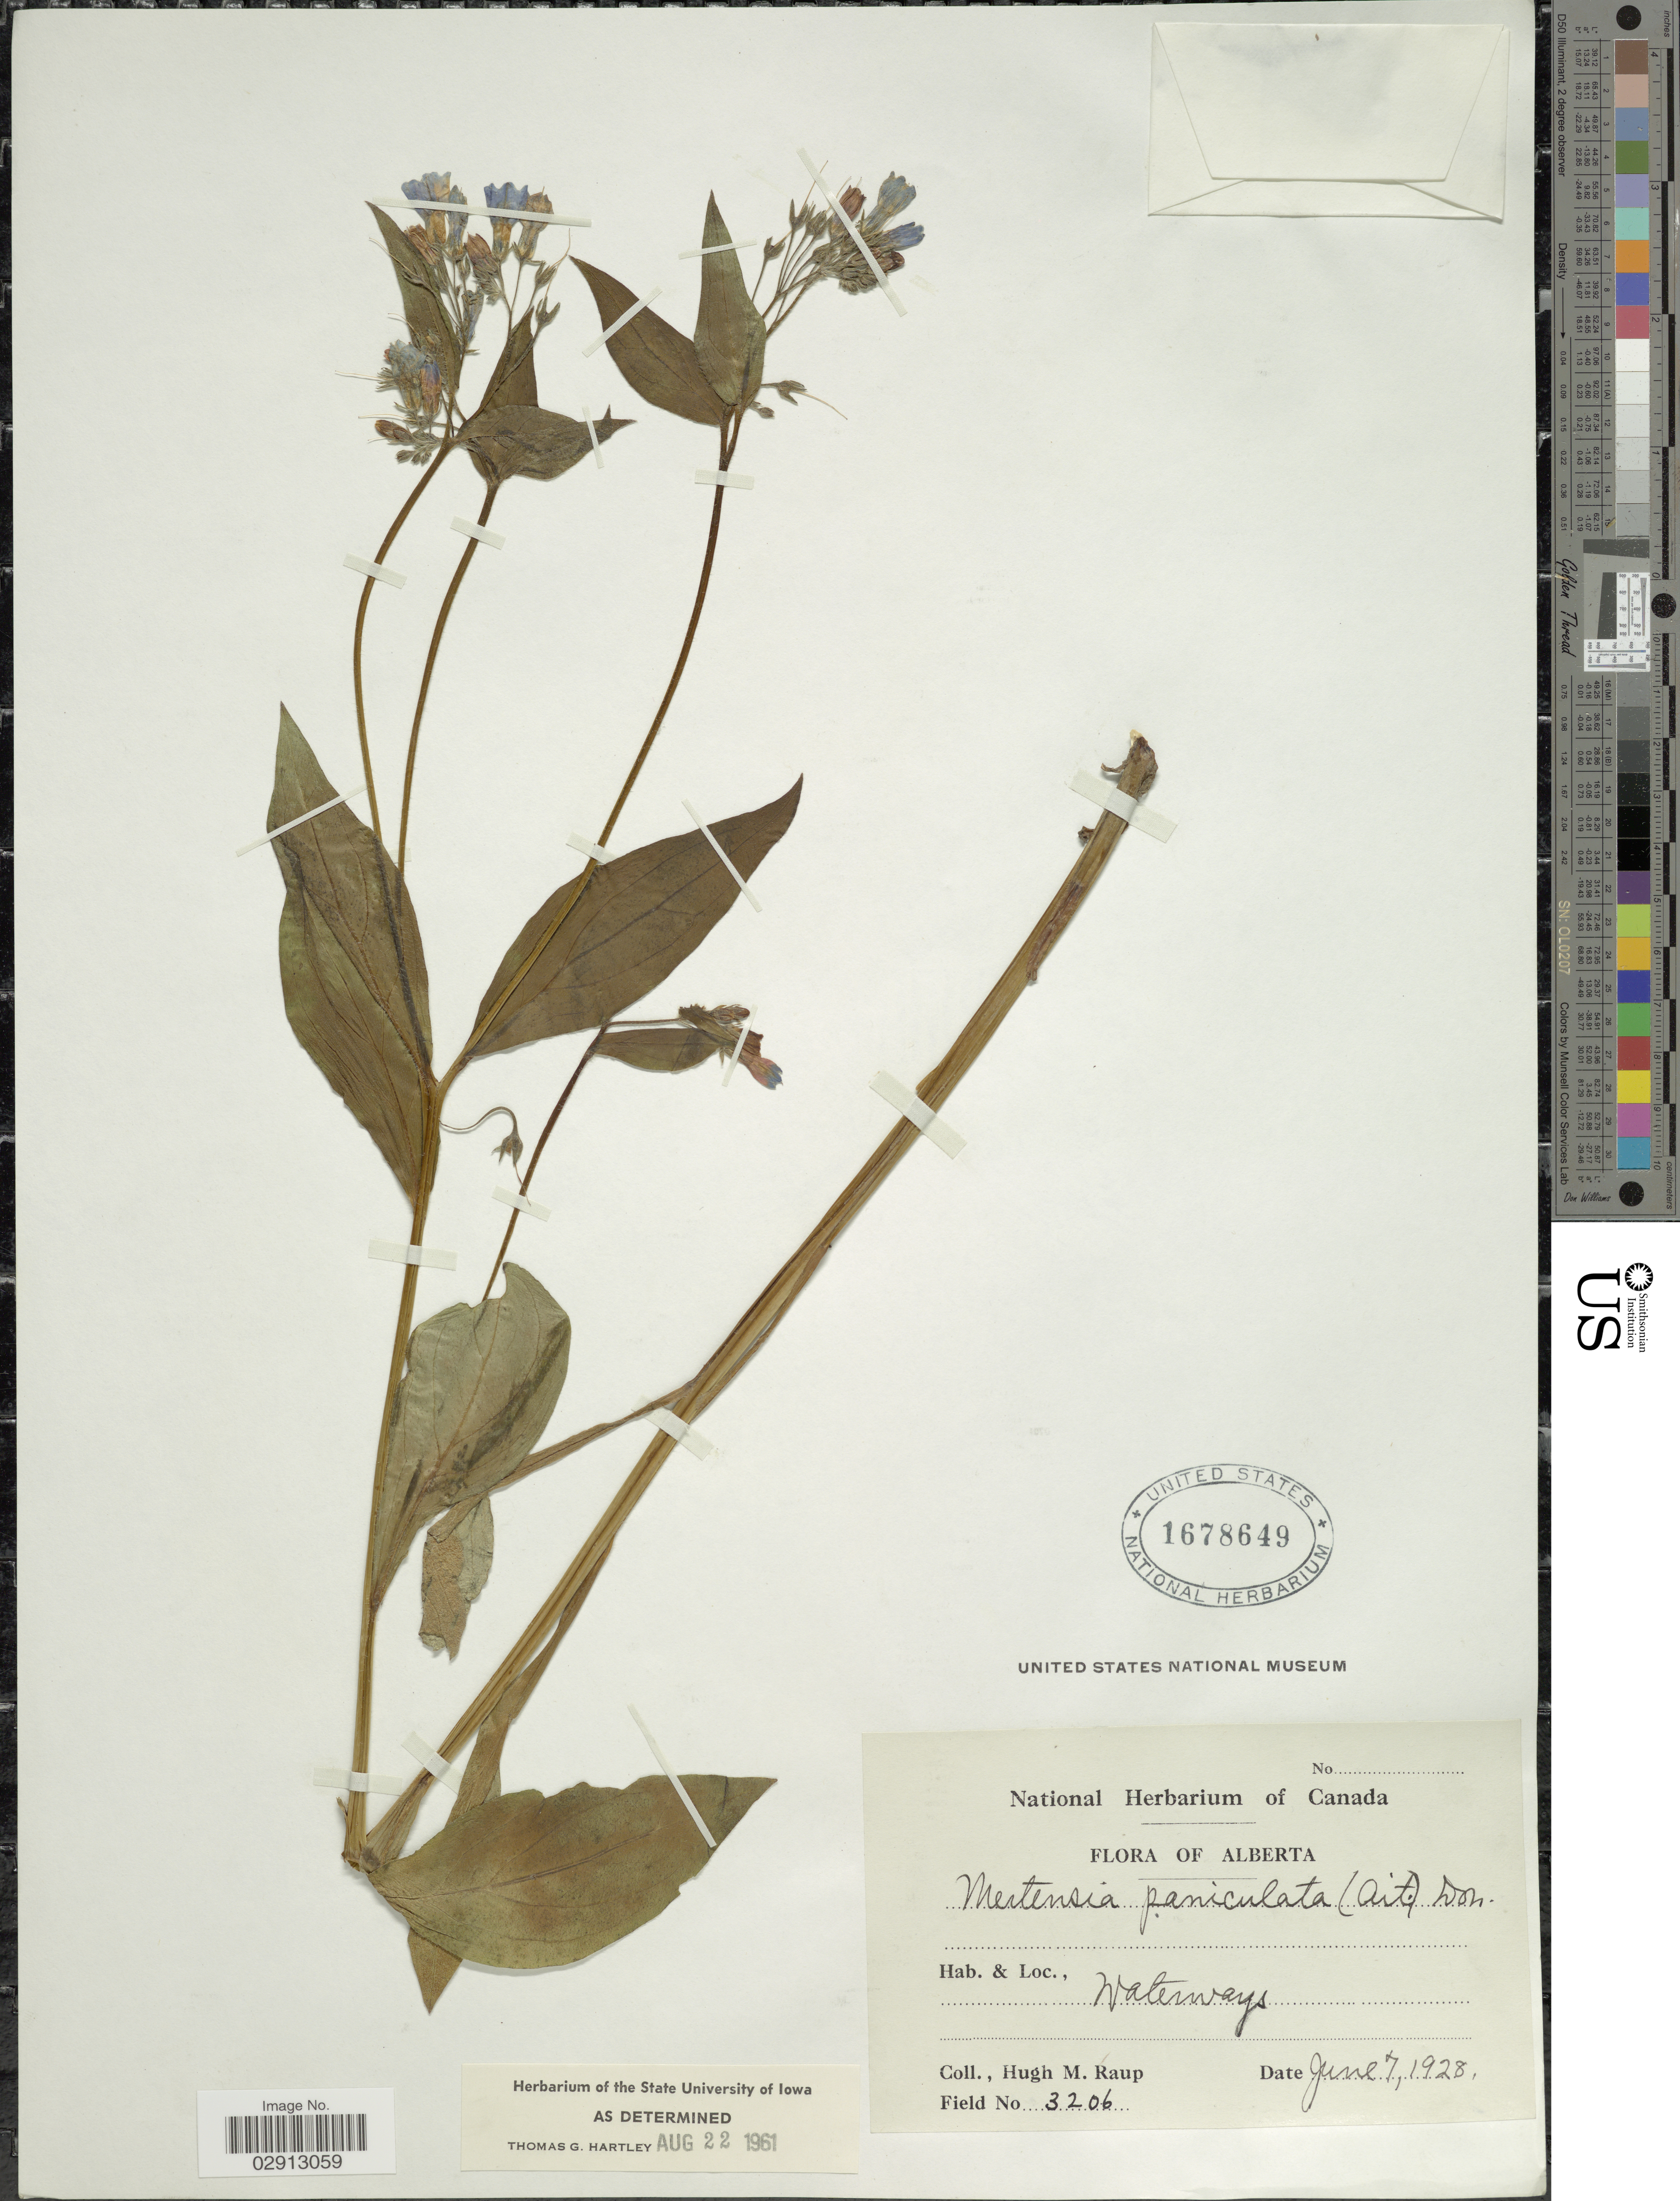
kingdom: Plantae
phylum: Tracheophyta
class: Magnoliopsida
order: Boraginales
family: Boraginaceae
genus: Mertensia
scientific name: Mertensia paniculata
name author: (Aiton) G. Don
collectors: H. Raup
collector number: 3206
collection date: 1928-06-07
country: Canada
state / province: Alberta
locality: Waterways.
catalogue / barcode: US 1678649